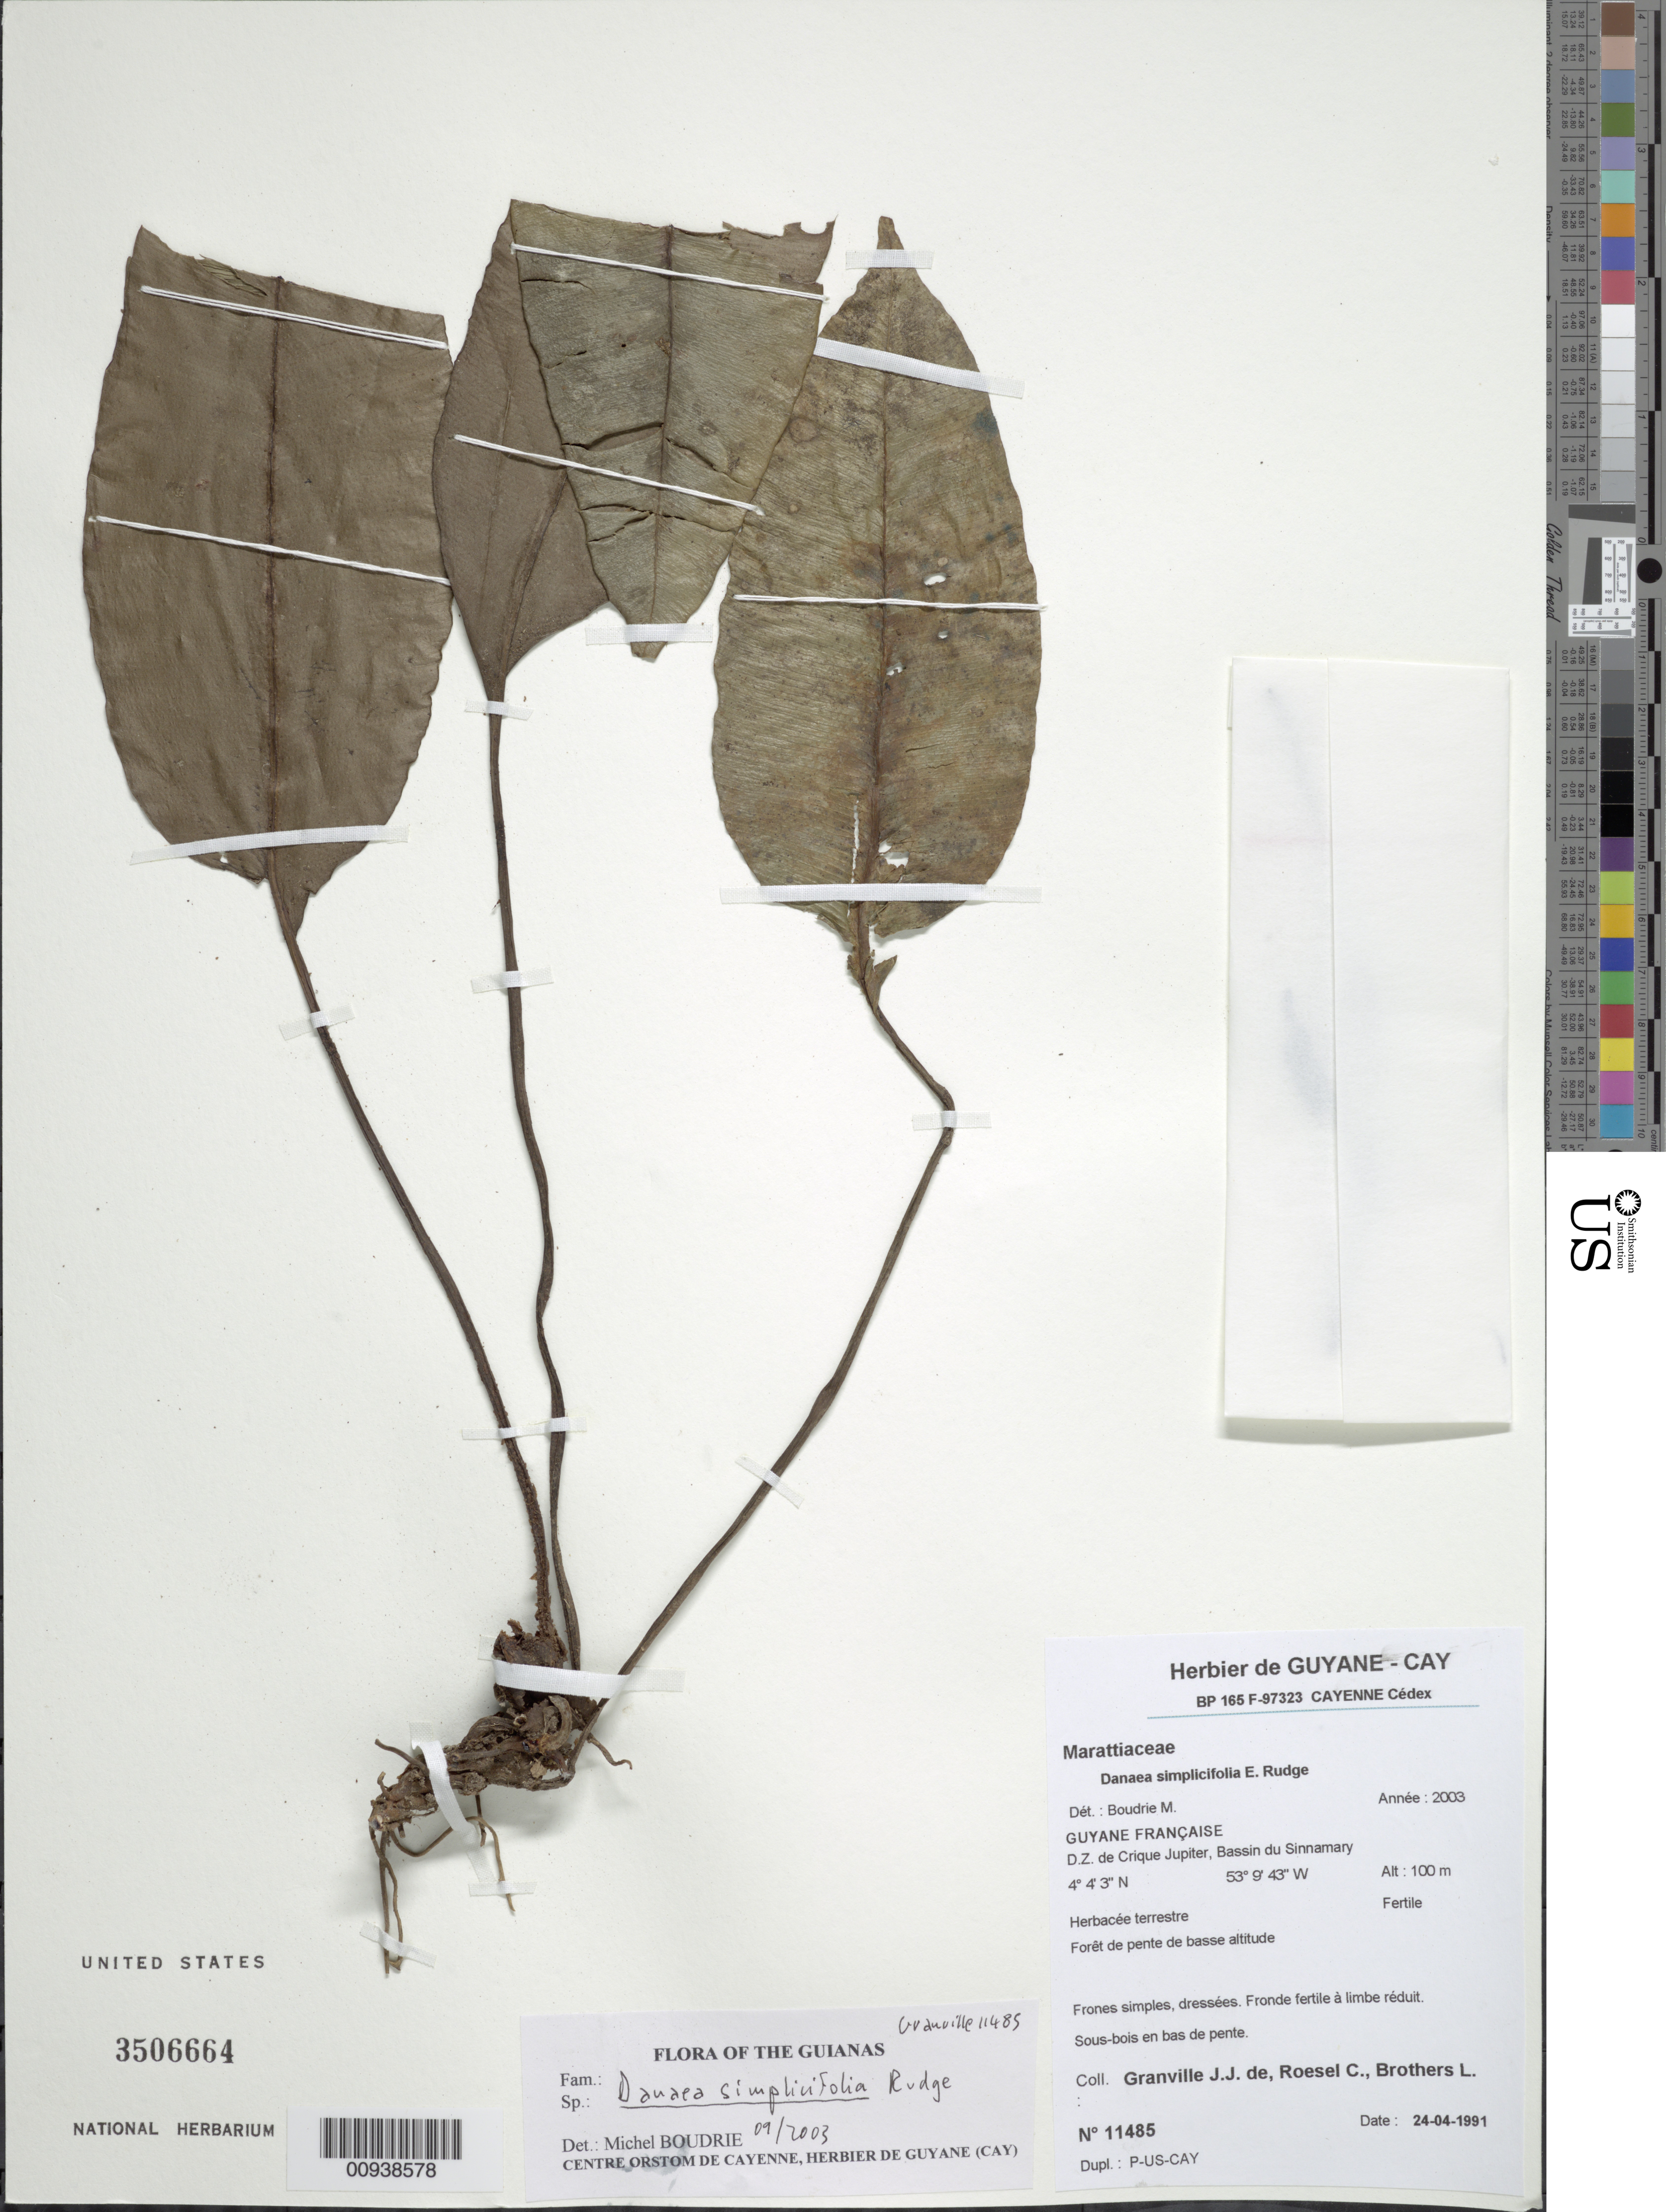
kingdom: Plantae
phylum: Tracheophyta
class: Polypodiopsida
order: Marattiales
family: Marattiaceae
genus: Danaea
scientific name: Danaea elliptica subsp. simplicifolia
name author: (Rudge) Rolleri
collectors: J.-J. de Granville, C. S. Roesel & L. Brothers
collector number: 11485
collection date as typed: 24-Apr-91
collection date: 1991-04-24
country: French Guiana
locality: D.Z. de Crique Jupiter, Bassin du Sinnamary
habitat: Forêt de pente de basse altitude; sous bois en bas de pente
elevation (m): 100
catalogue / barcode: US 3506664